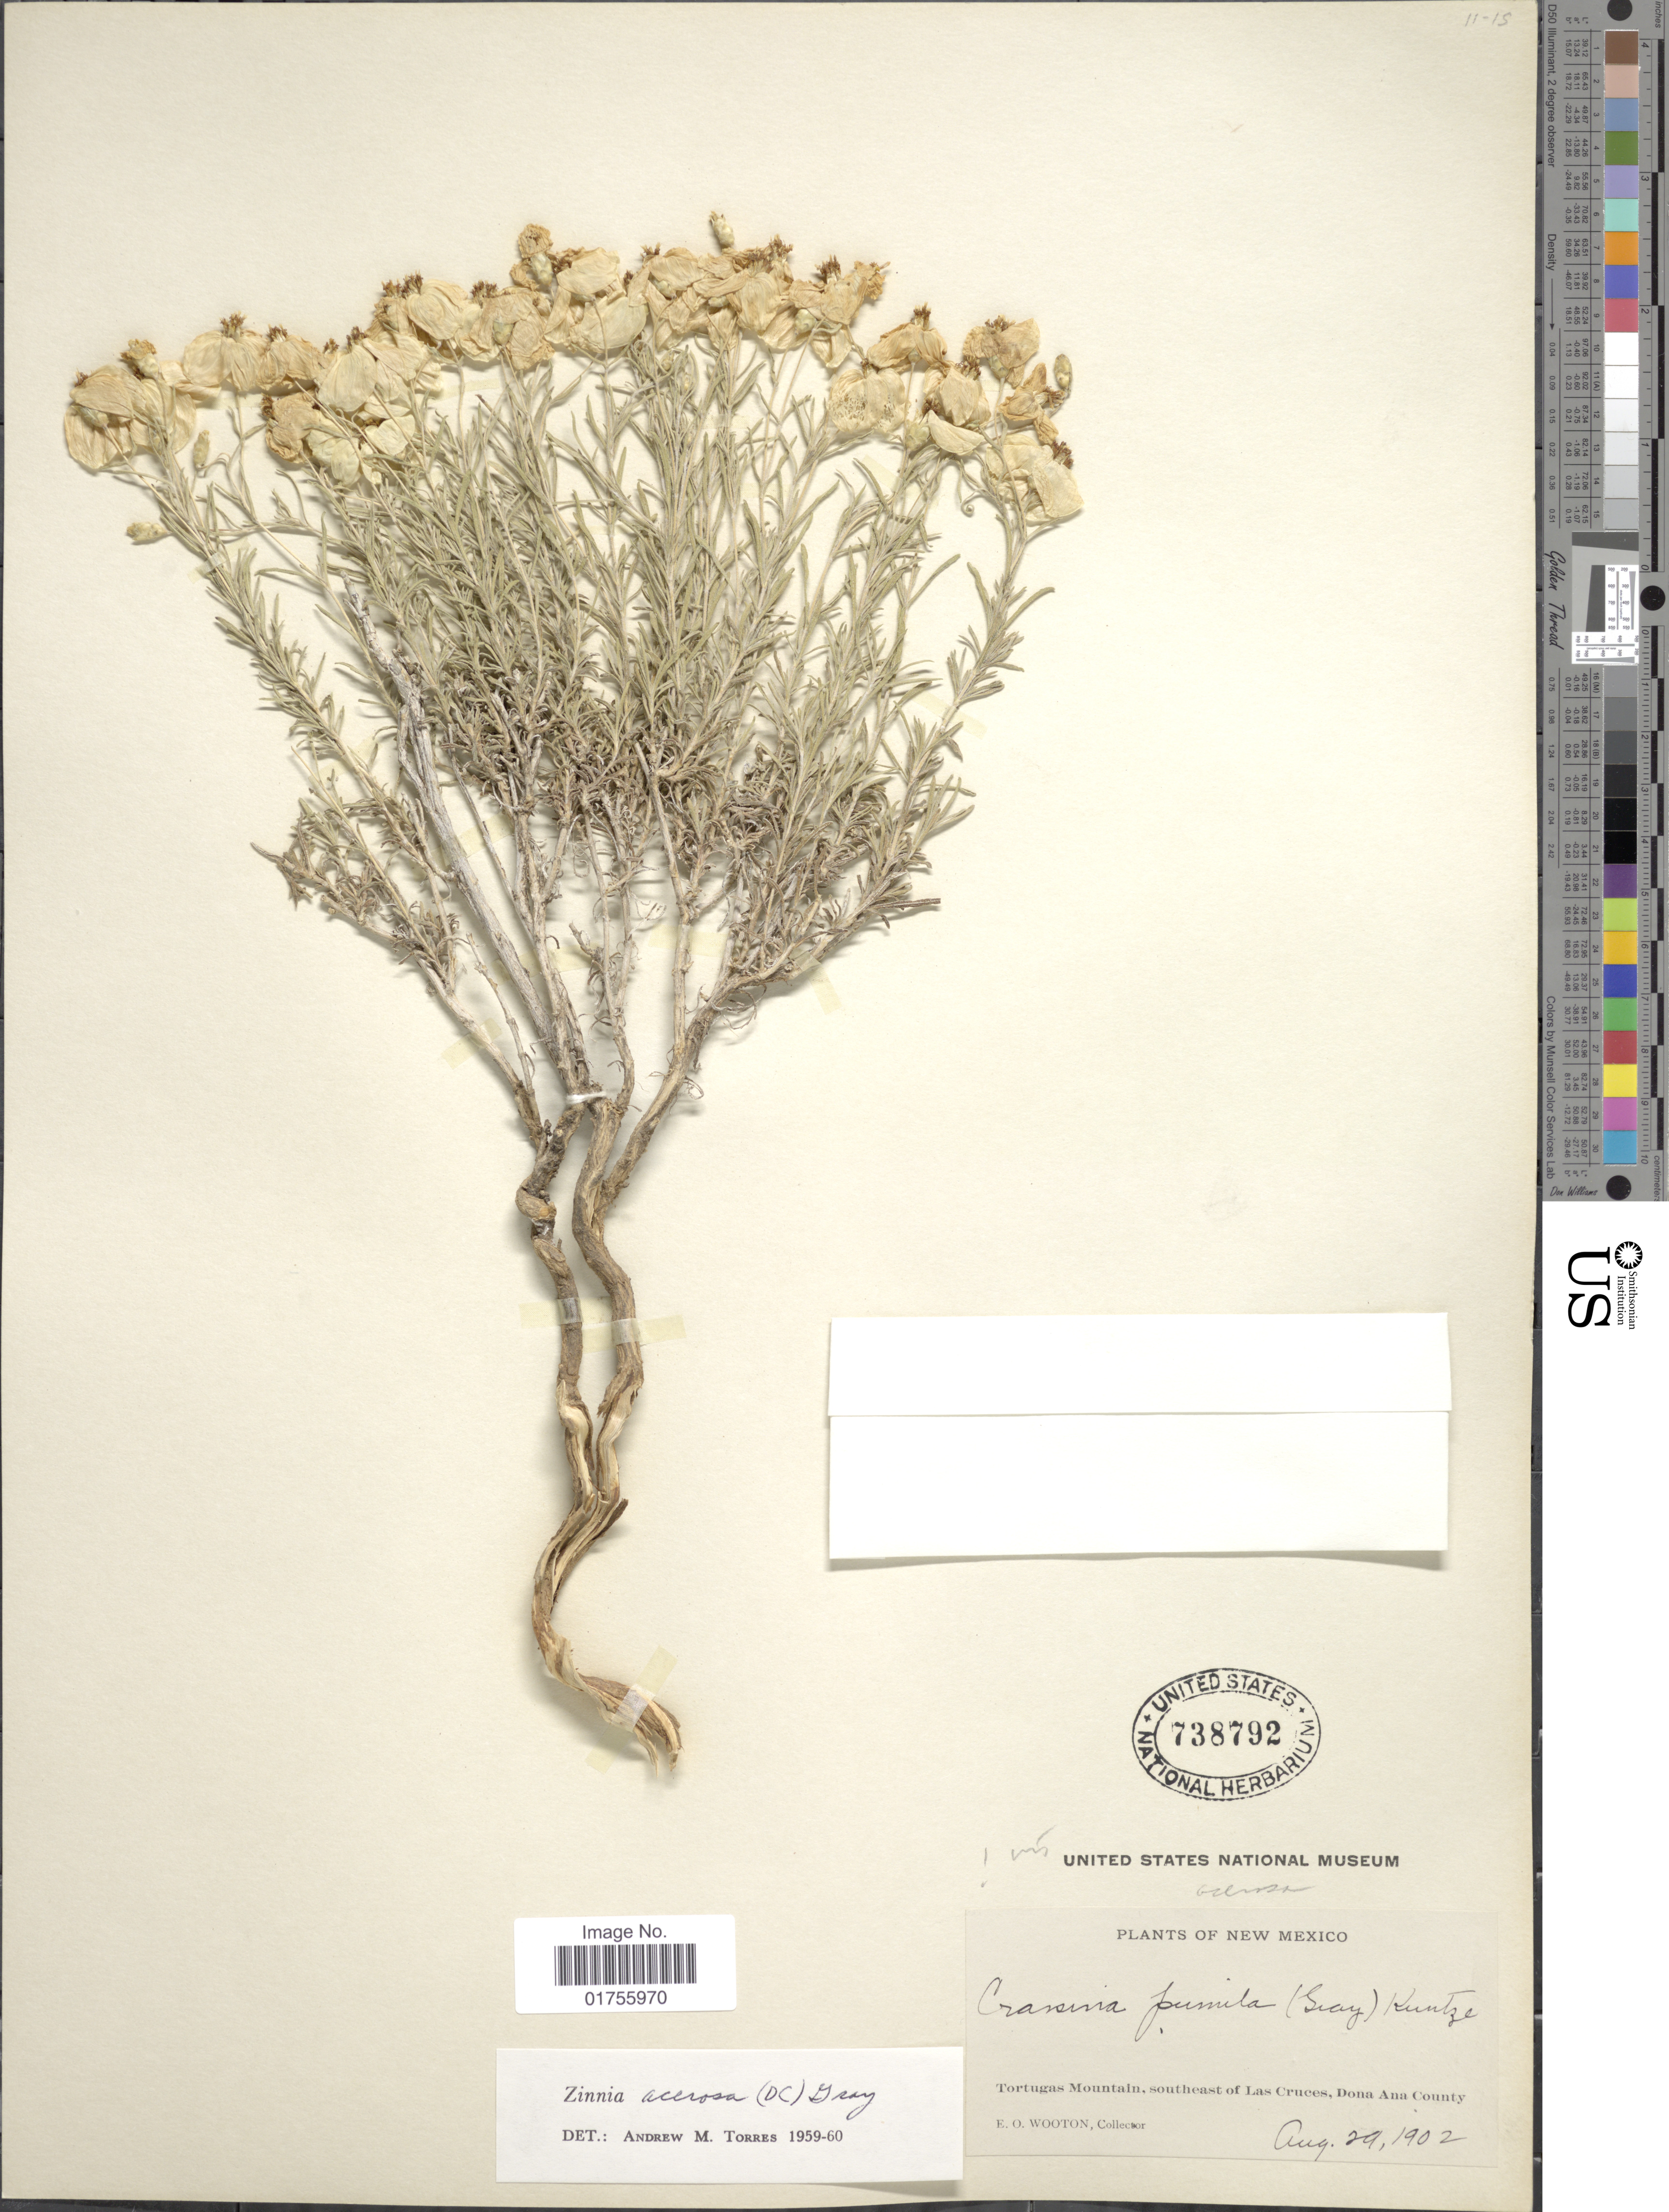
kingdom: Plantae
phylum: Tracheophyta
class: Magnoliopsida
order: Asterales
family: Asteraceae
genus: Zinnia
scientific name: Zinnia acerosa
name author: (DC.) A. Gray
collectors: E. O. Wooton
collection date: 1902-08-29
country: United States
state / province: New Mexico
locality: Tortugas Mountain, southeast of Las Cruces, Dona Ana County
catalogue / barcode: US 738792